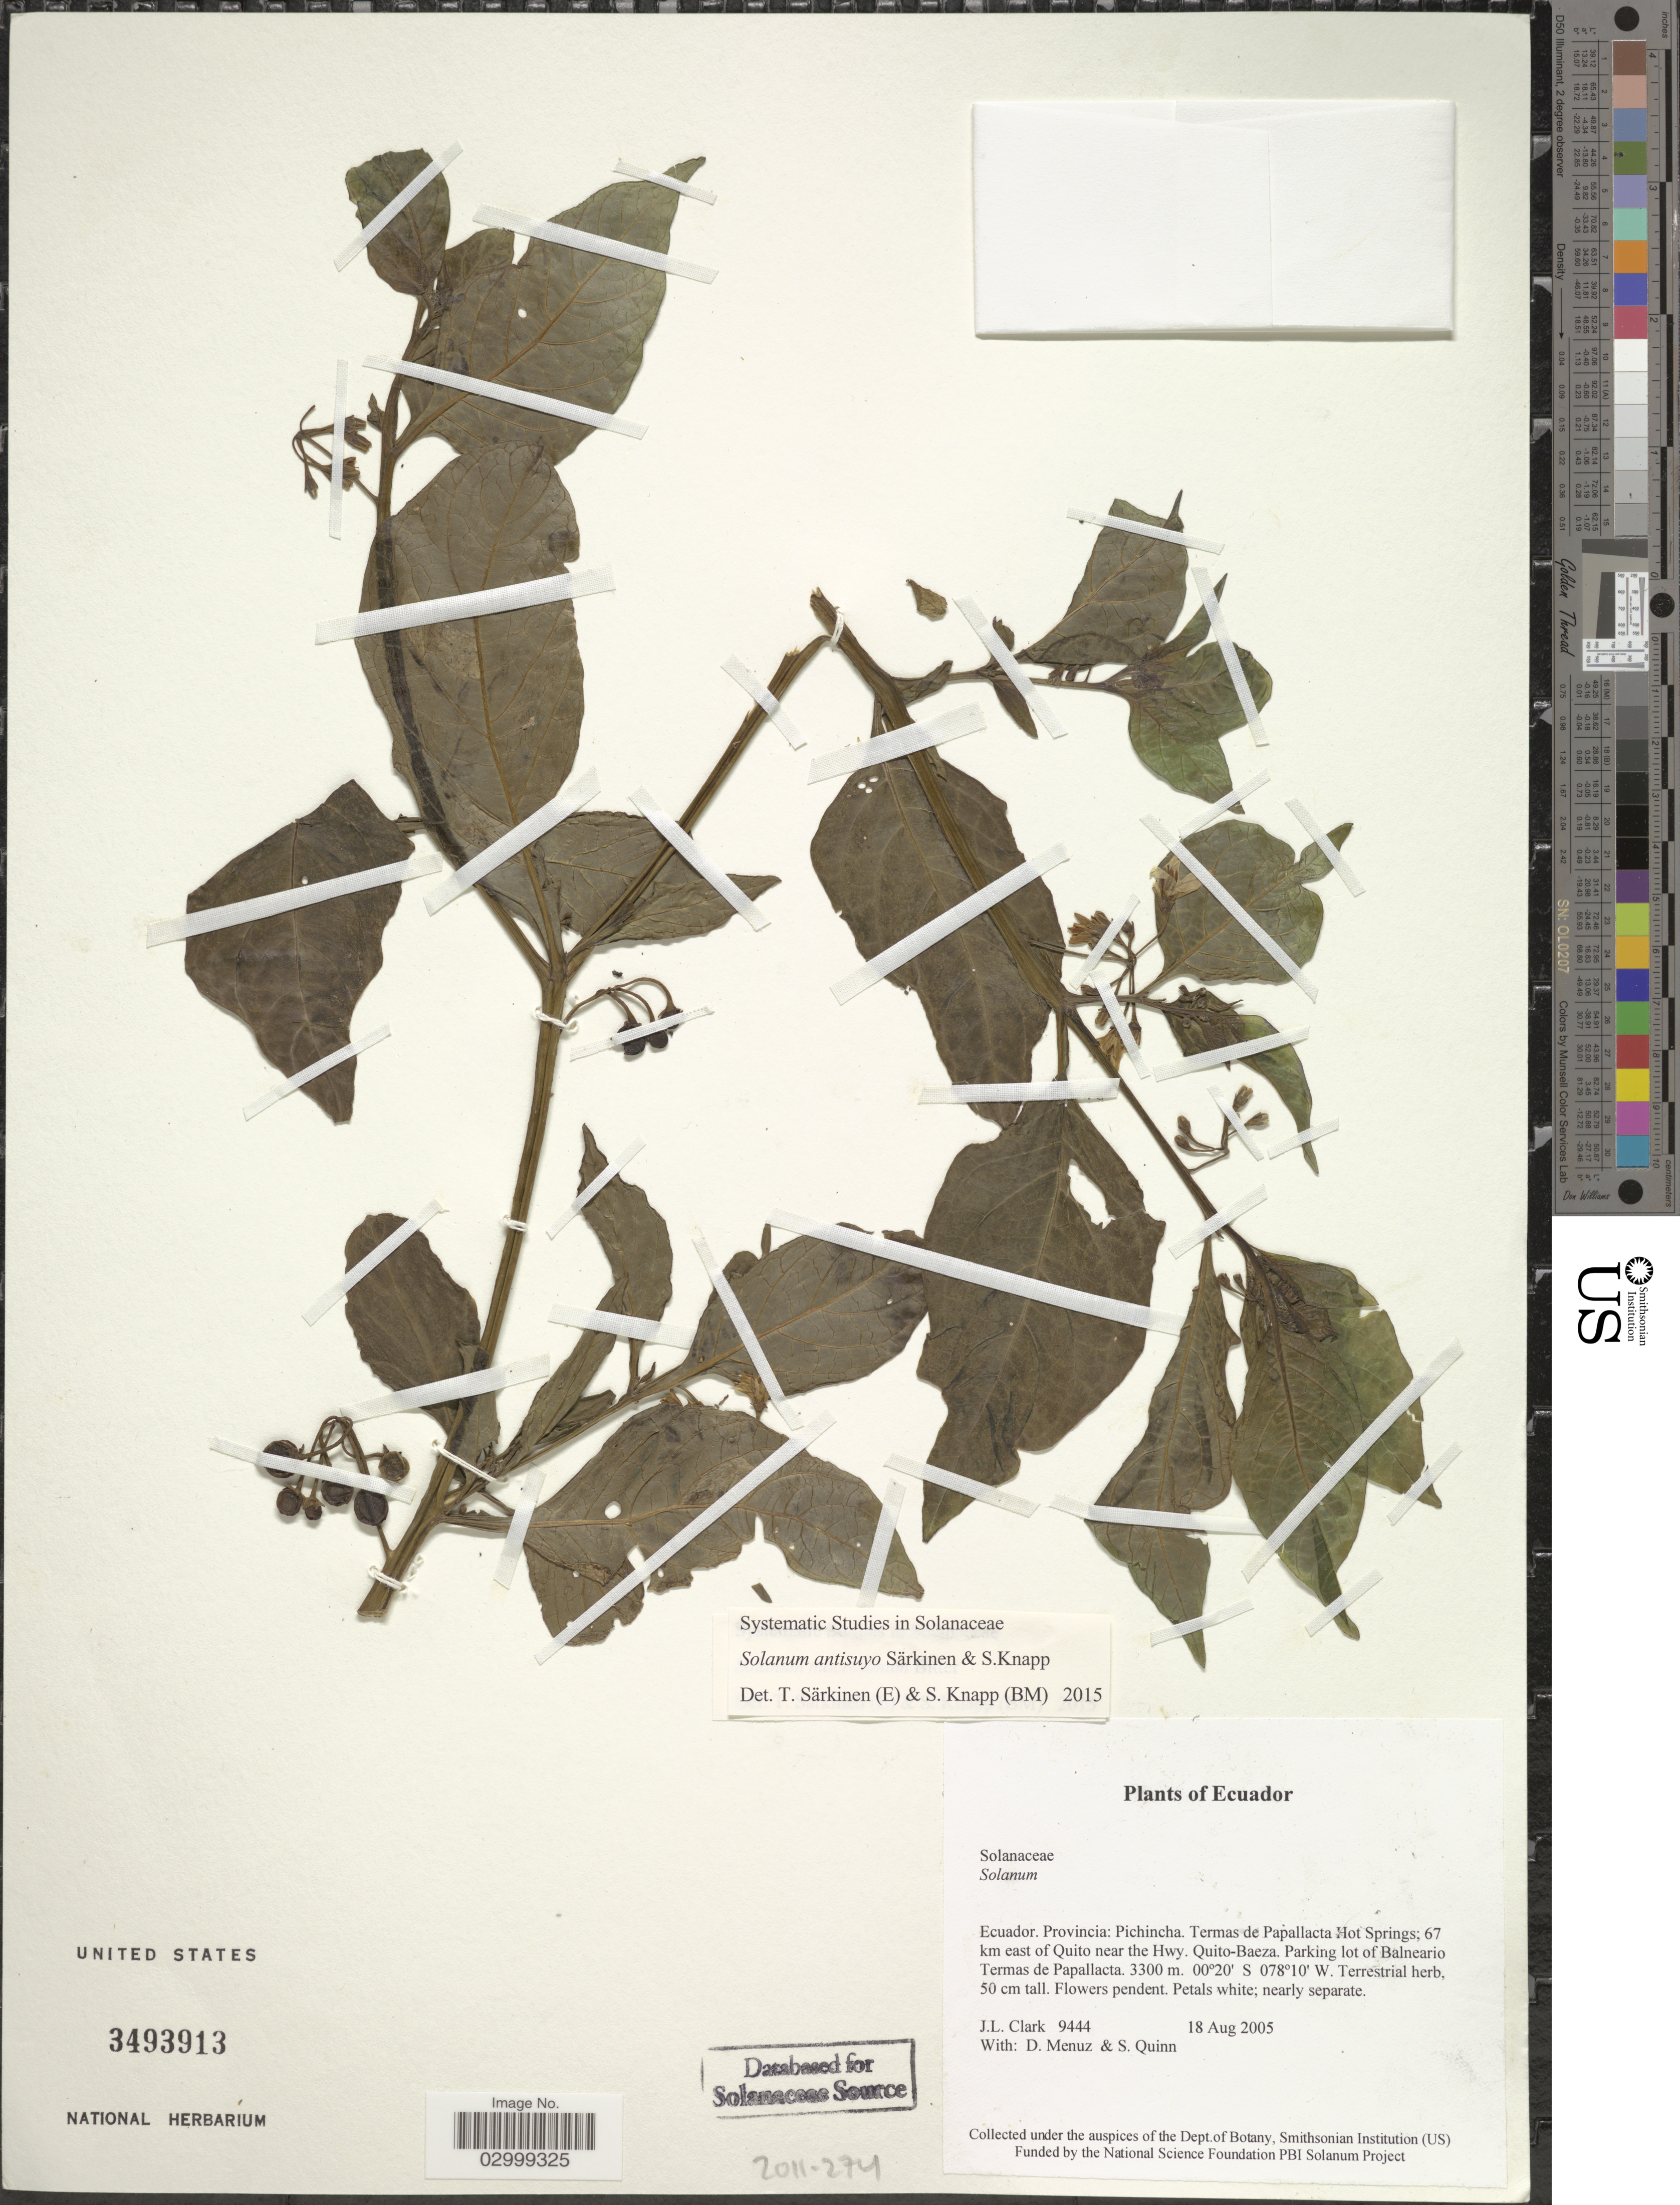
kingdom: Plantae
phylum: Tracheophyta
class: Magnoliopsida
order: Solanales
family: Solanaceae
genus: Solanum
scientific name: Solanum antisuyo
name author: Särkinen & S. Knapp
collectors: J. L. Clark, D. Menuz & S. Quinn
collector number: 9444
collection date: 2005-08-18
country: Ecuador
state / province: Pichincha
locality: Termas de Papallacta Hot Springs, 67 km east of Quito near the Hwy. Quito-Baeza, Parking lot of Balneario Termas de Papallacta.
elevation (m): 3300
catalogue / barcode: US 3493913